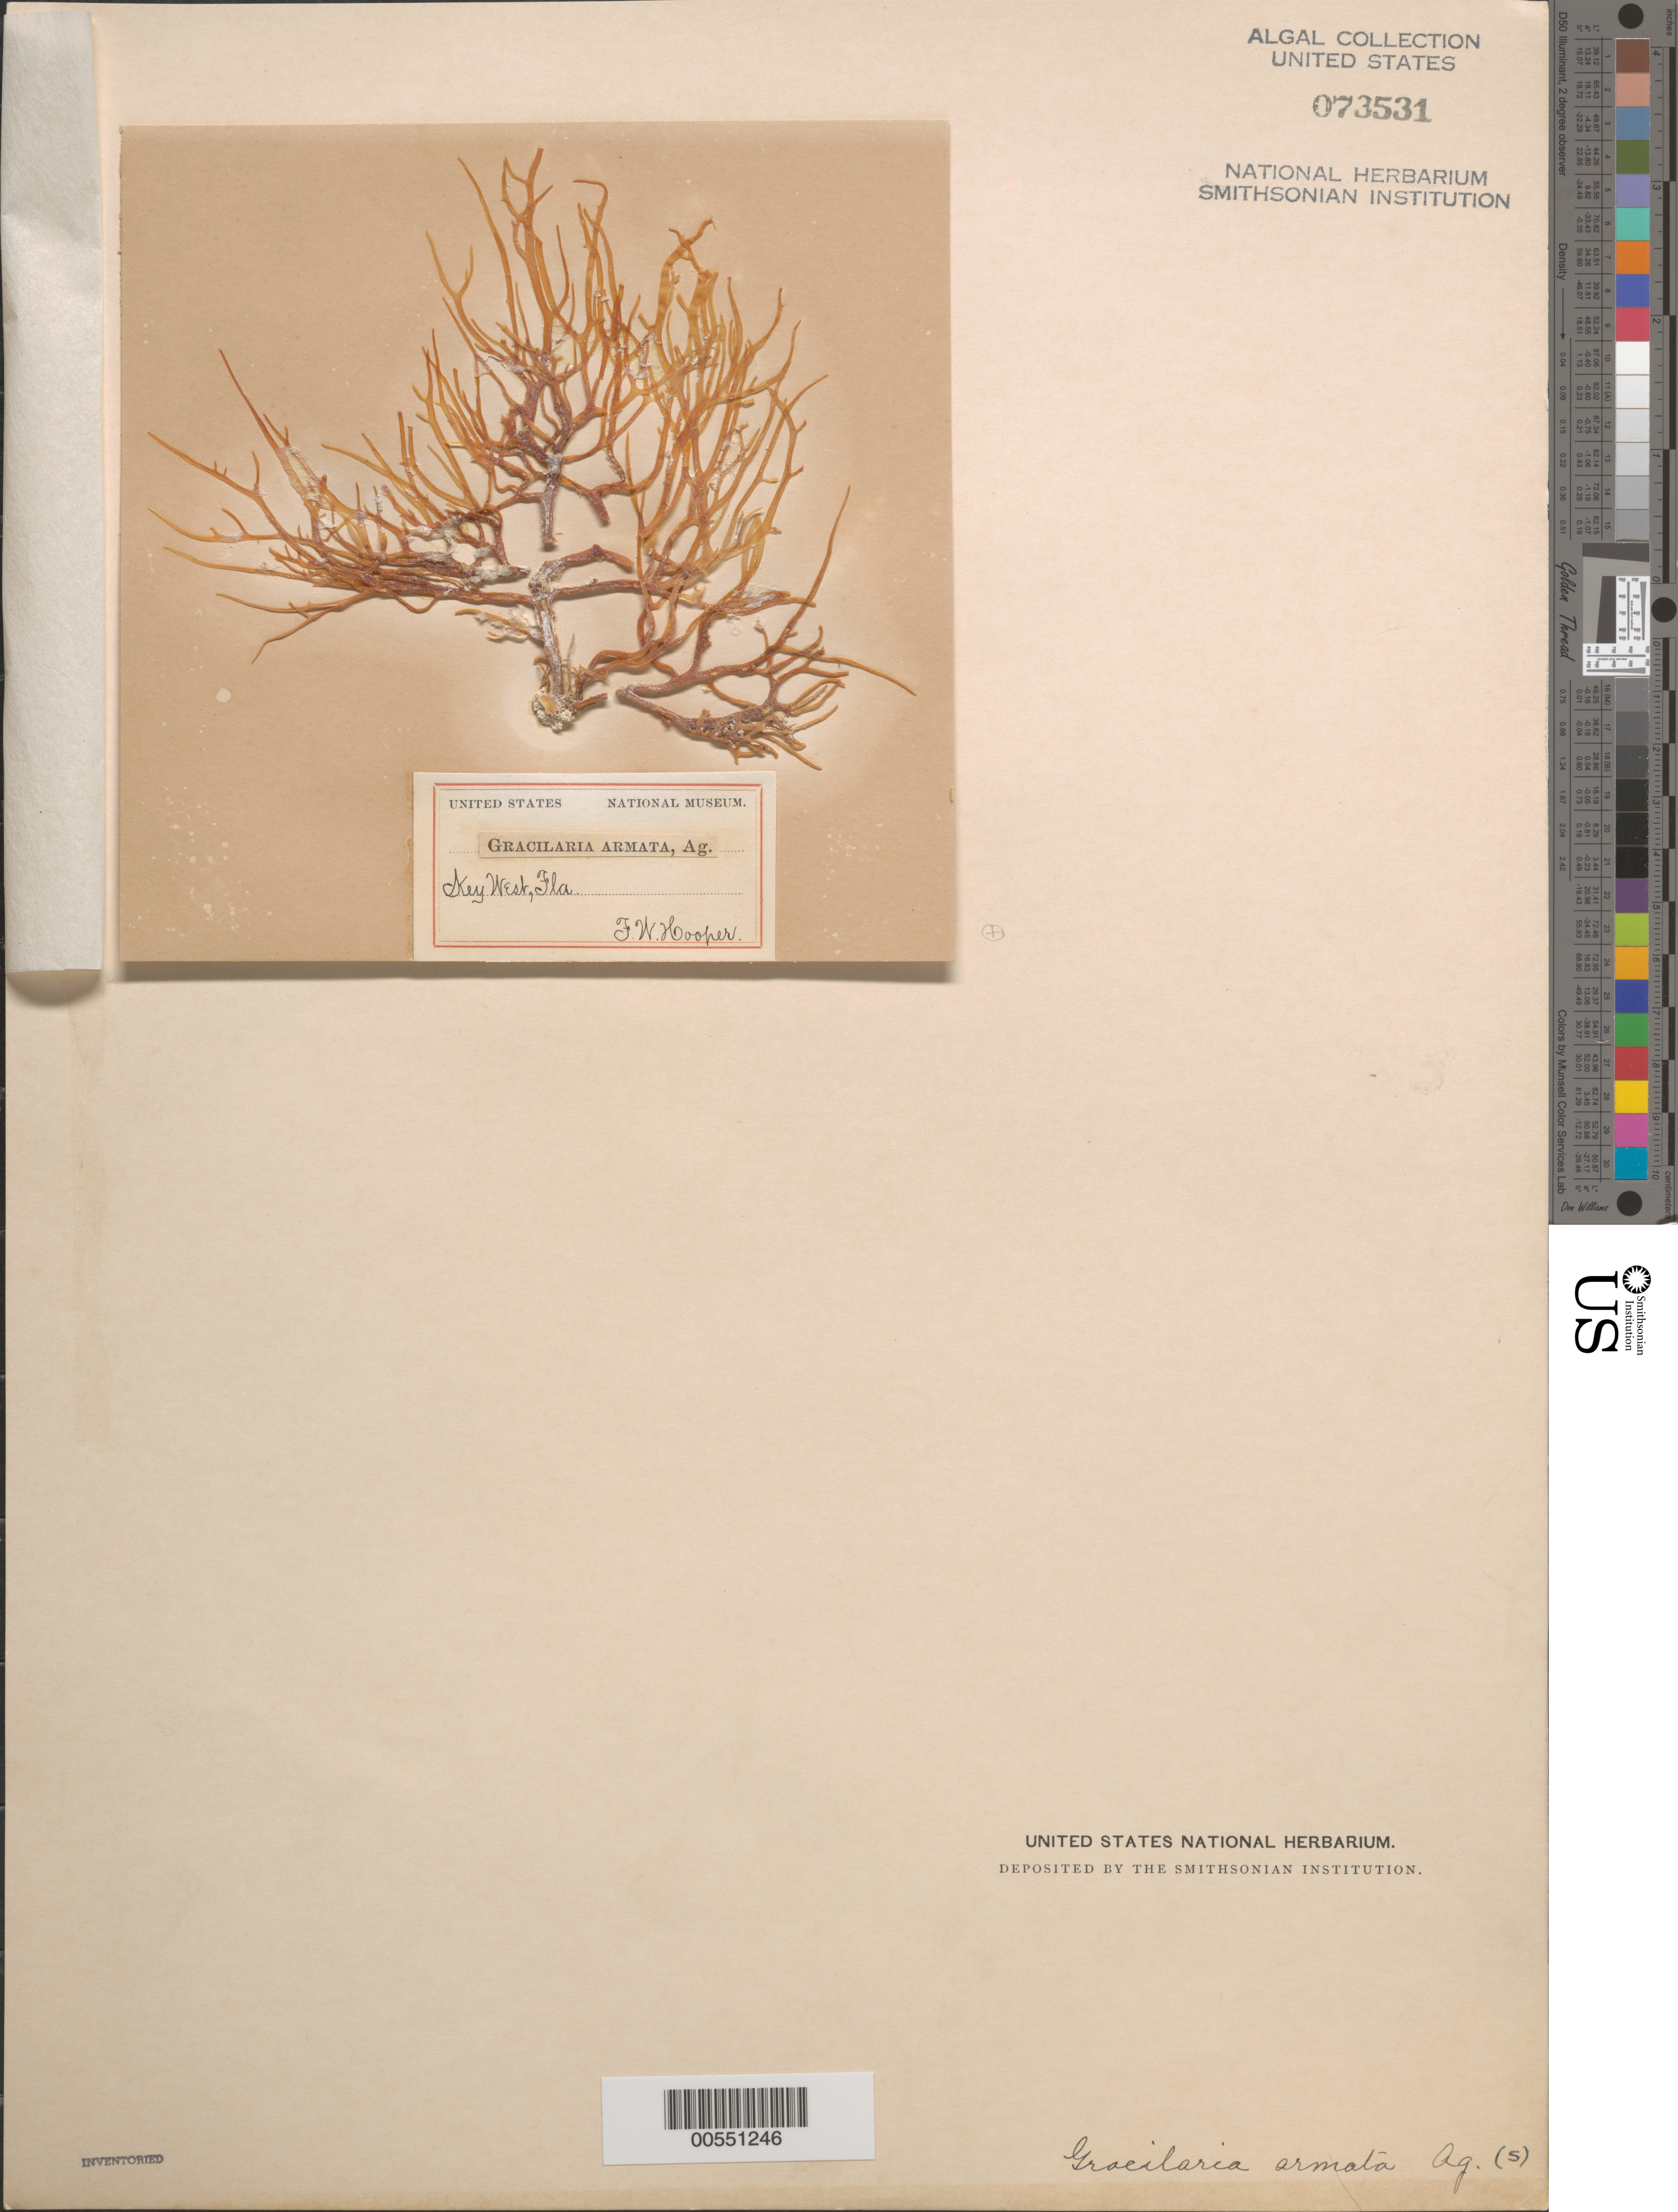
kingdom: Plantae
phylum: Rhodophyta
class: Florideophyceae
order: Gracilariales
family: Gracilariaceae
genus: Gracilaria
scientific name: Gracilaria armata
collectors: F. Hooper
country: United States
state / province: Florida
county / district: Monroe County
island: Key West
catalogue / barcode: US 73531